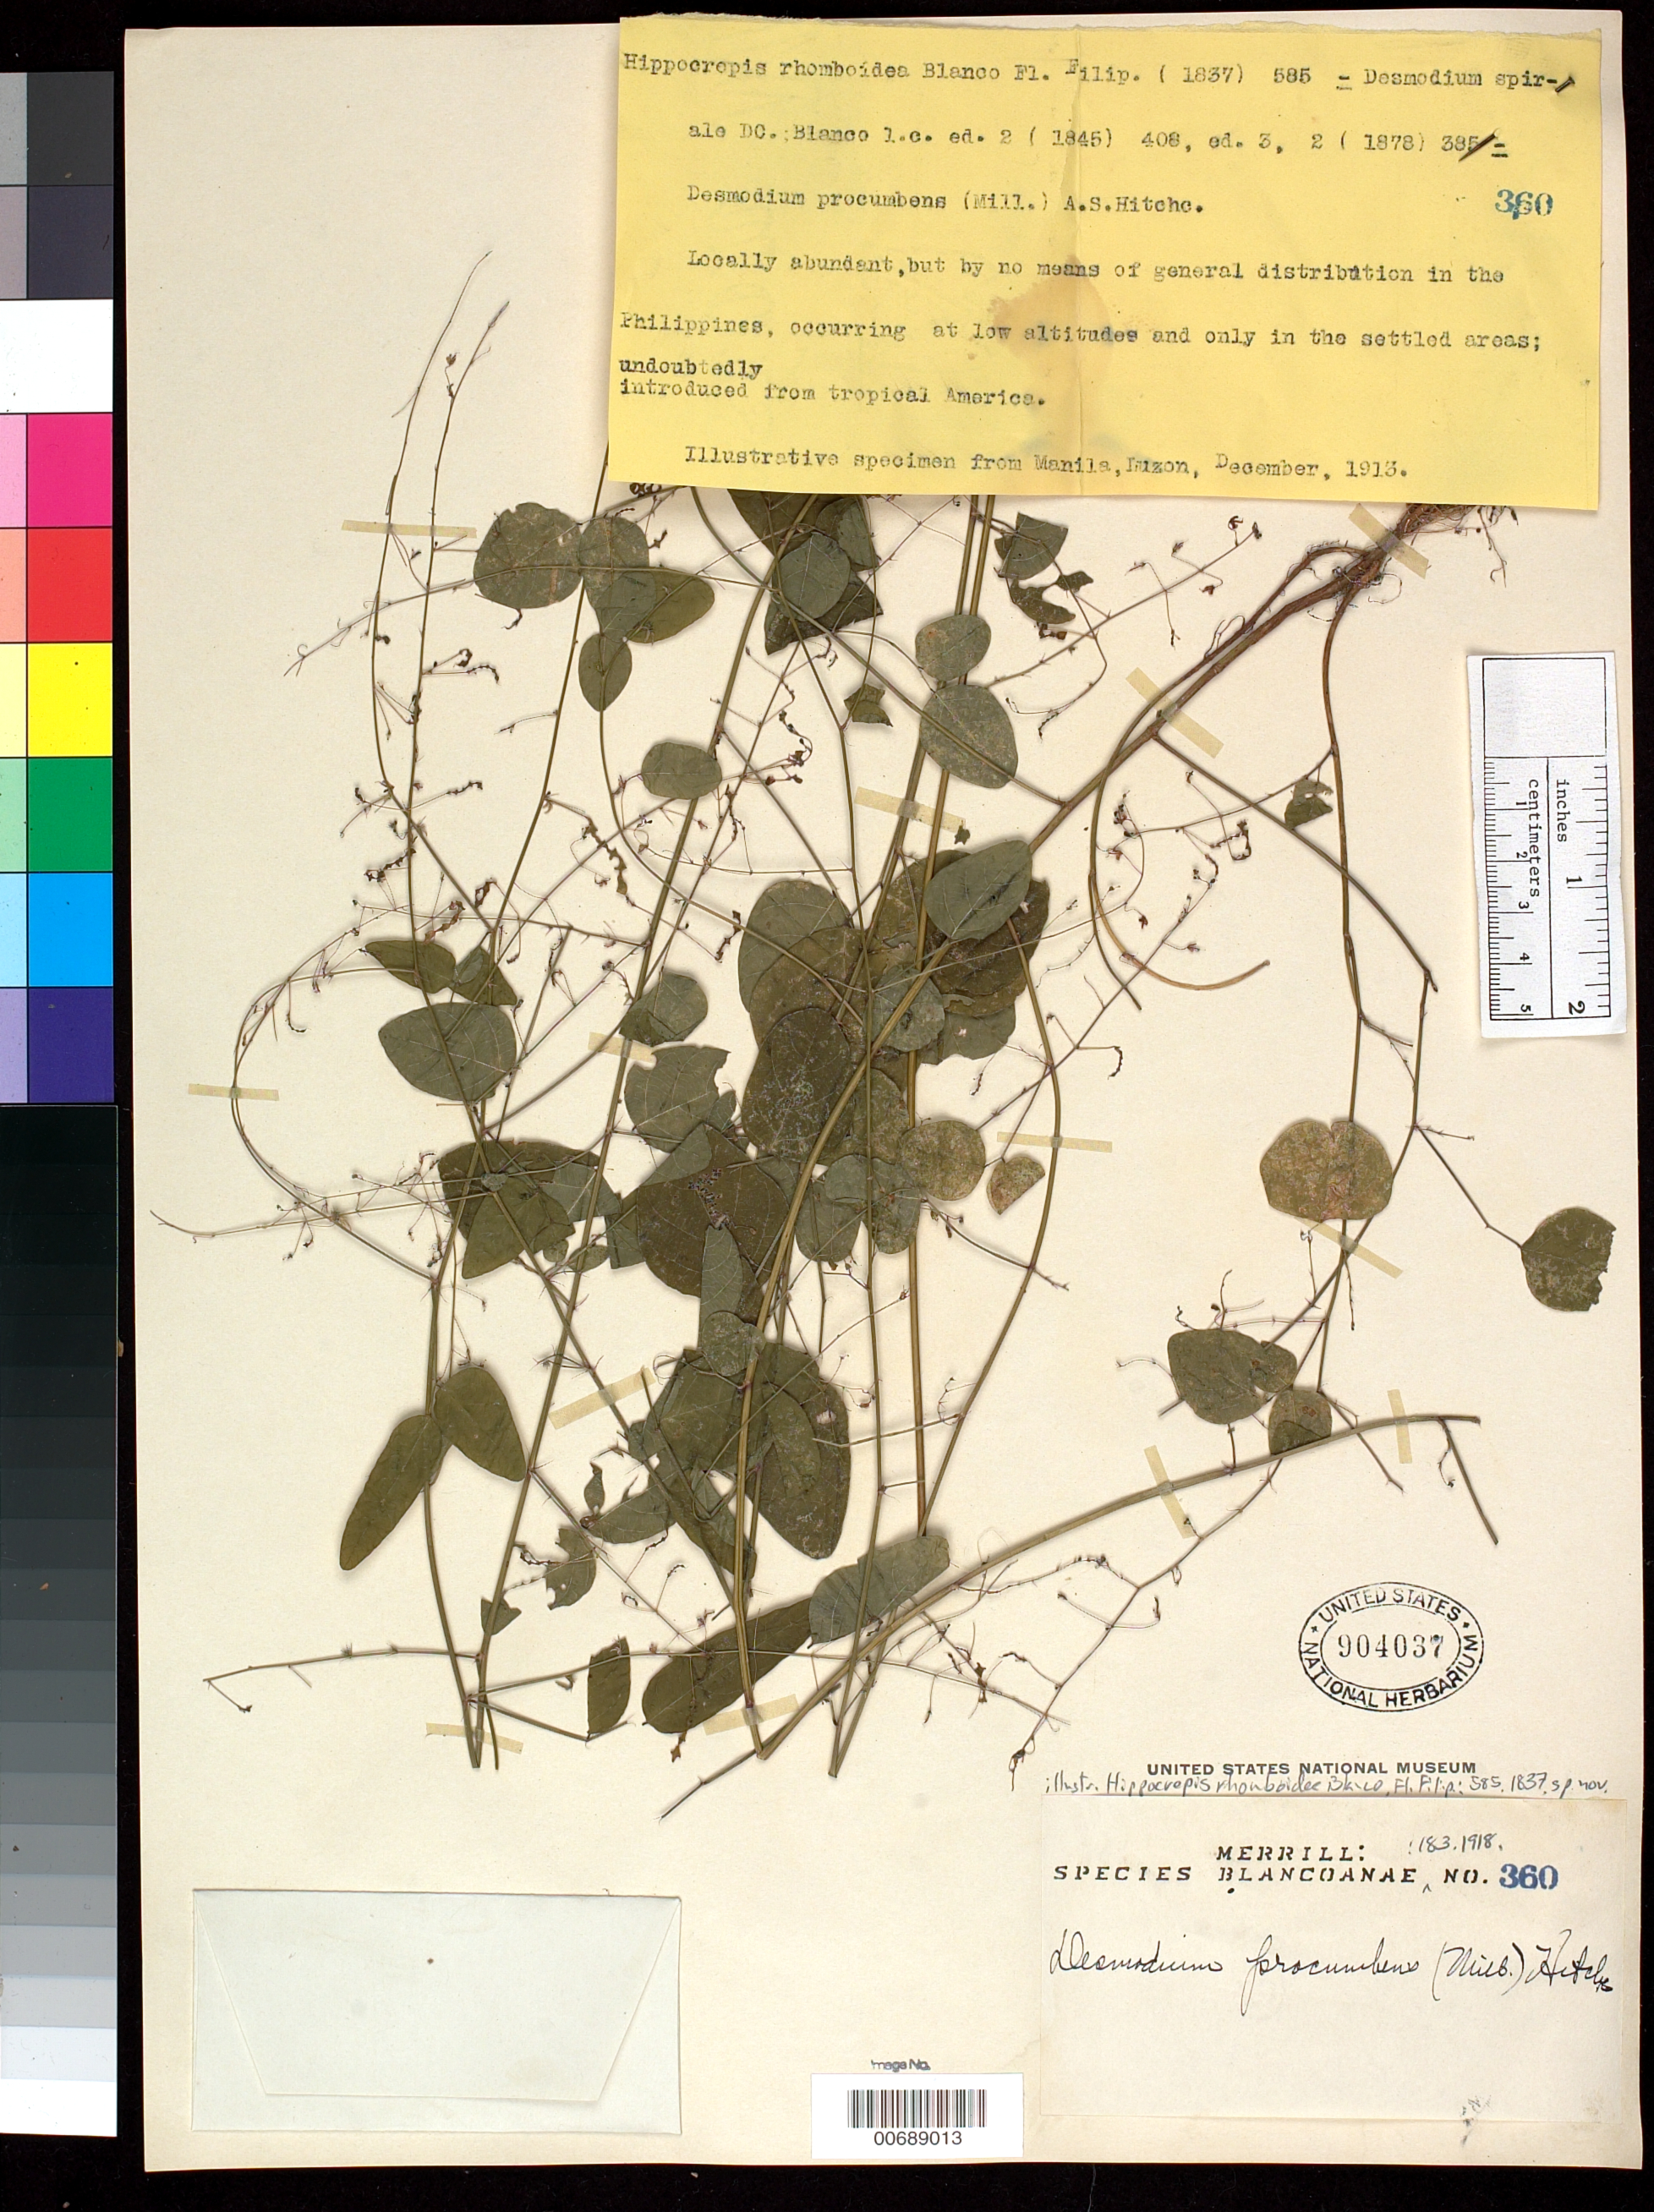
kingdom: Plantae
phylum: Tracheophyta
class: Magnoliopsida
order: Fabales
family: Fabaceae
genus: Desmodium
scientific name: Desmodium procumbens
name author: (Mill.) Hitchc.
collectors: E. D. Merrill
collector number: Sp. Blancoan. 0360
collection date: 1913-12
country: Philippines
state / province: National Capital Region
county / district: Manila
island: Luzon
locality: Manila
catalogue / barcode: US 904037